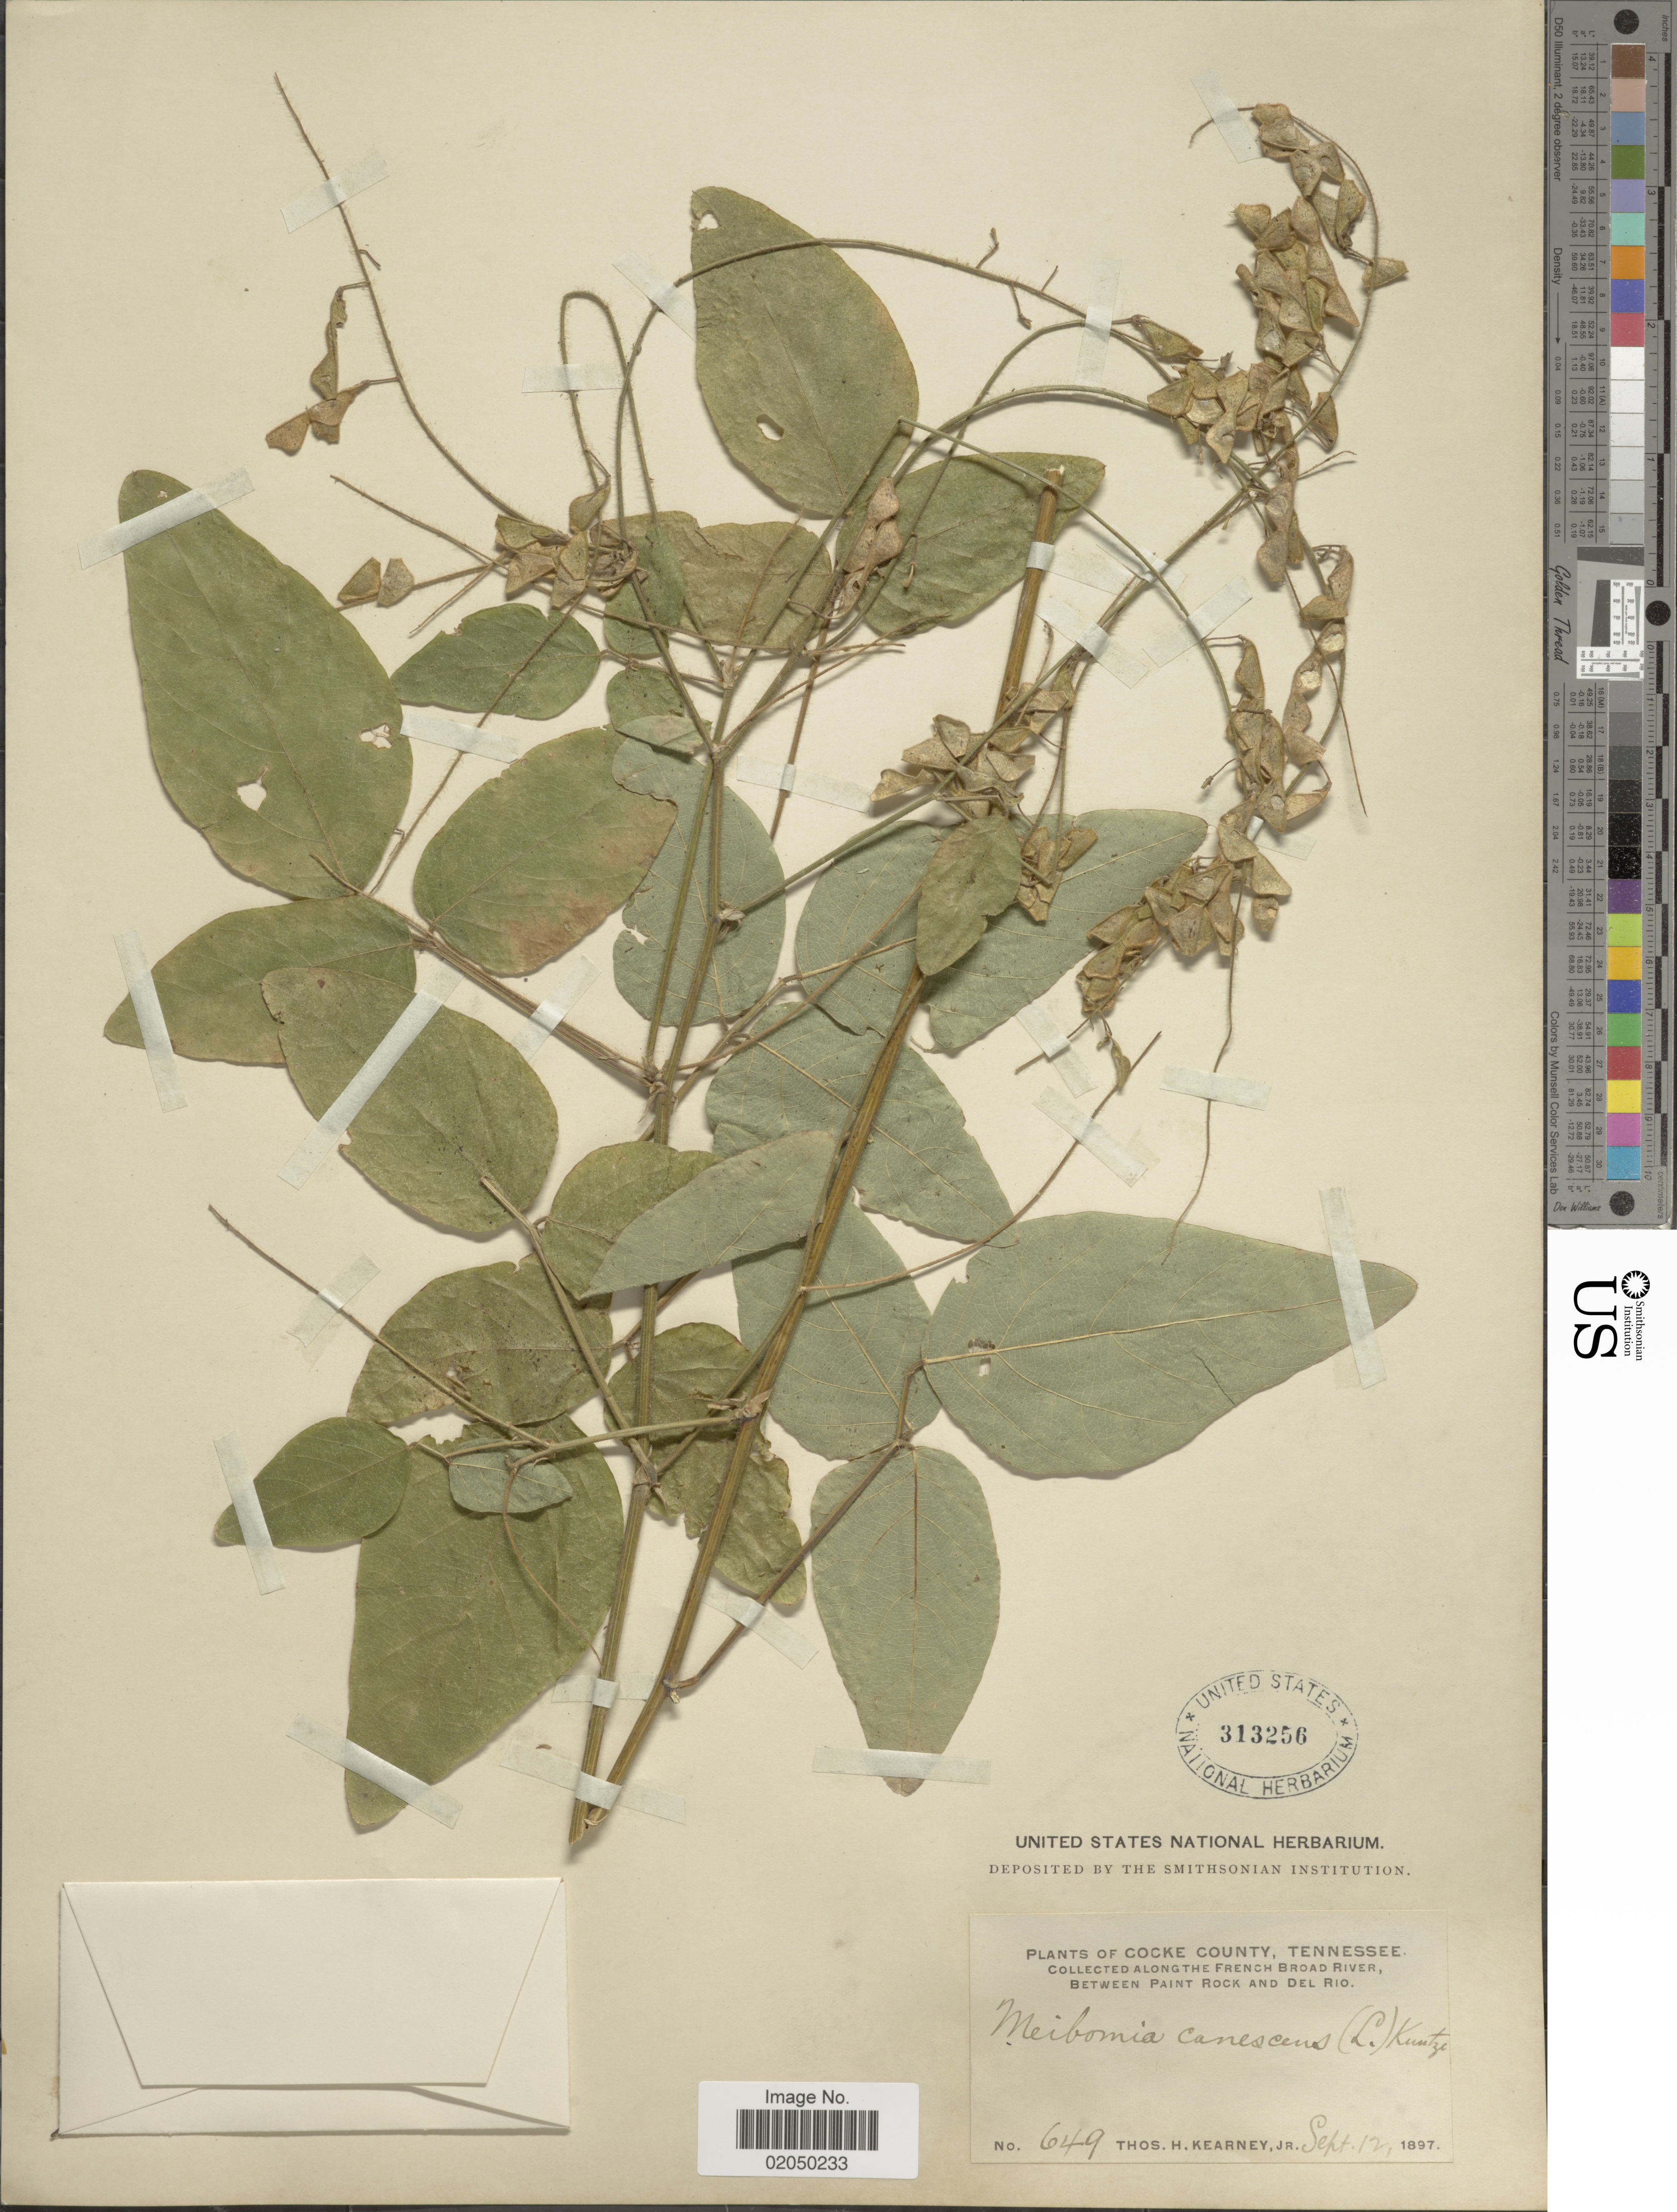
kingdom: Plantae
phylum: Tracheophyta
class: Magnoliopsida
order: Fabales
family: Fabaceae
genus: Desmodium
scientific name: Desmodium canescens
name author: (L.) DC.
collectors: T. H. Kearney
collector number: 649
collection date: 1897-09-12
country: United States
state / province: Tennessee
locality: Cocke County, Along the French Broad River, between Paint Rock and Del Rio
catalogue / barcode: US 313256